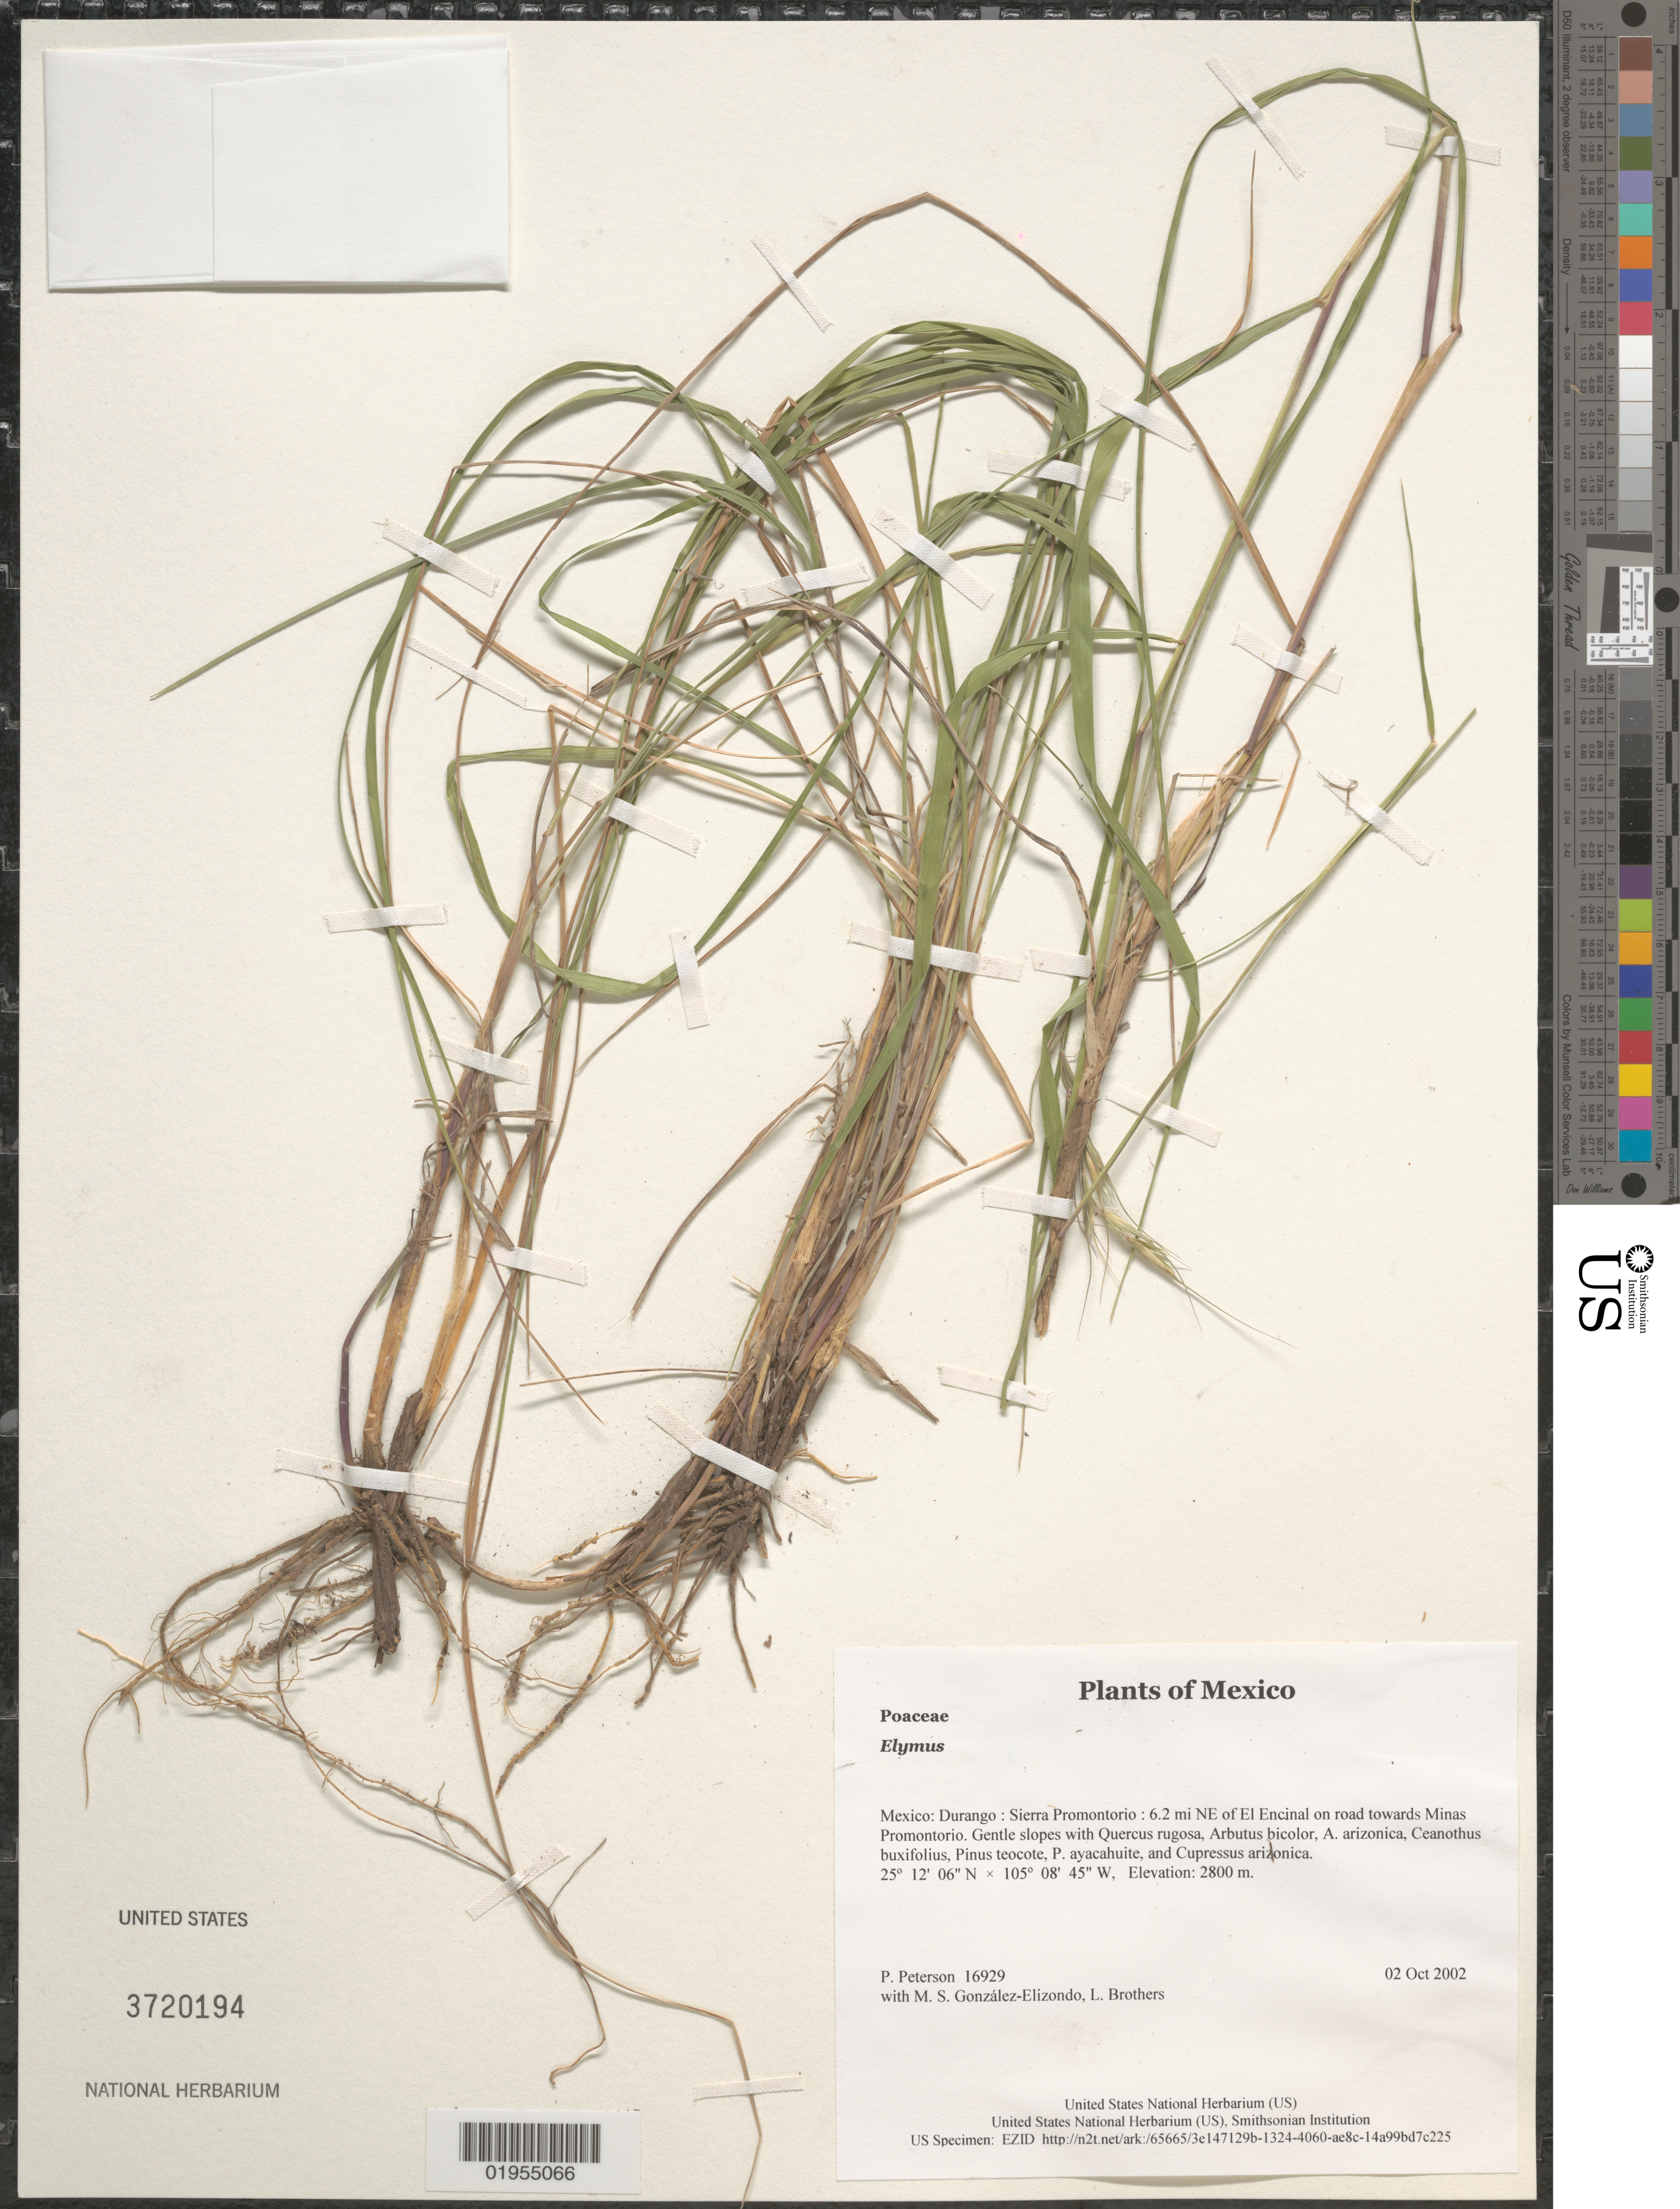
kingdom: Plantae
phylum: Tracheophyta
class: Liliopsida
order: Poales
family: Poaceae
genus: Elymus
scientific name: Elymus sp.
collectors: P. M. Peterson, M. S. González-Elizondo & L. E. Brothers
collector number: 16929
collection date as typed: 02 Oct 2002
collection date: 2002-10-02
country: Mexico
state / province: Durango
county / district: Sierra Promontorio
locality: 6.2 mi NE of El Encinal on road towards Minas Promontorio. Gentle slopes with Quercus rugosa, Arbutus bicolor, A. arizonica, Ceanothus buxifolius, Pinus teocote, P. ayacahuite, and Cupressus arizonica.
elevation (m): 2800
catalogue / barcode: US 3720194